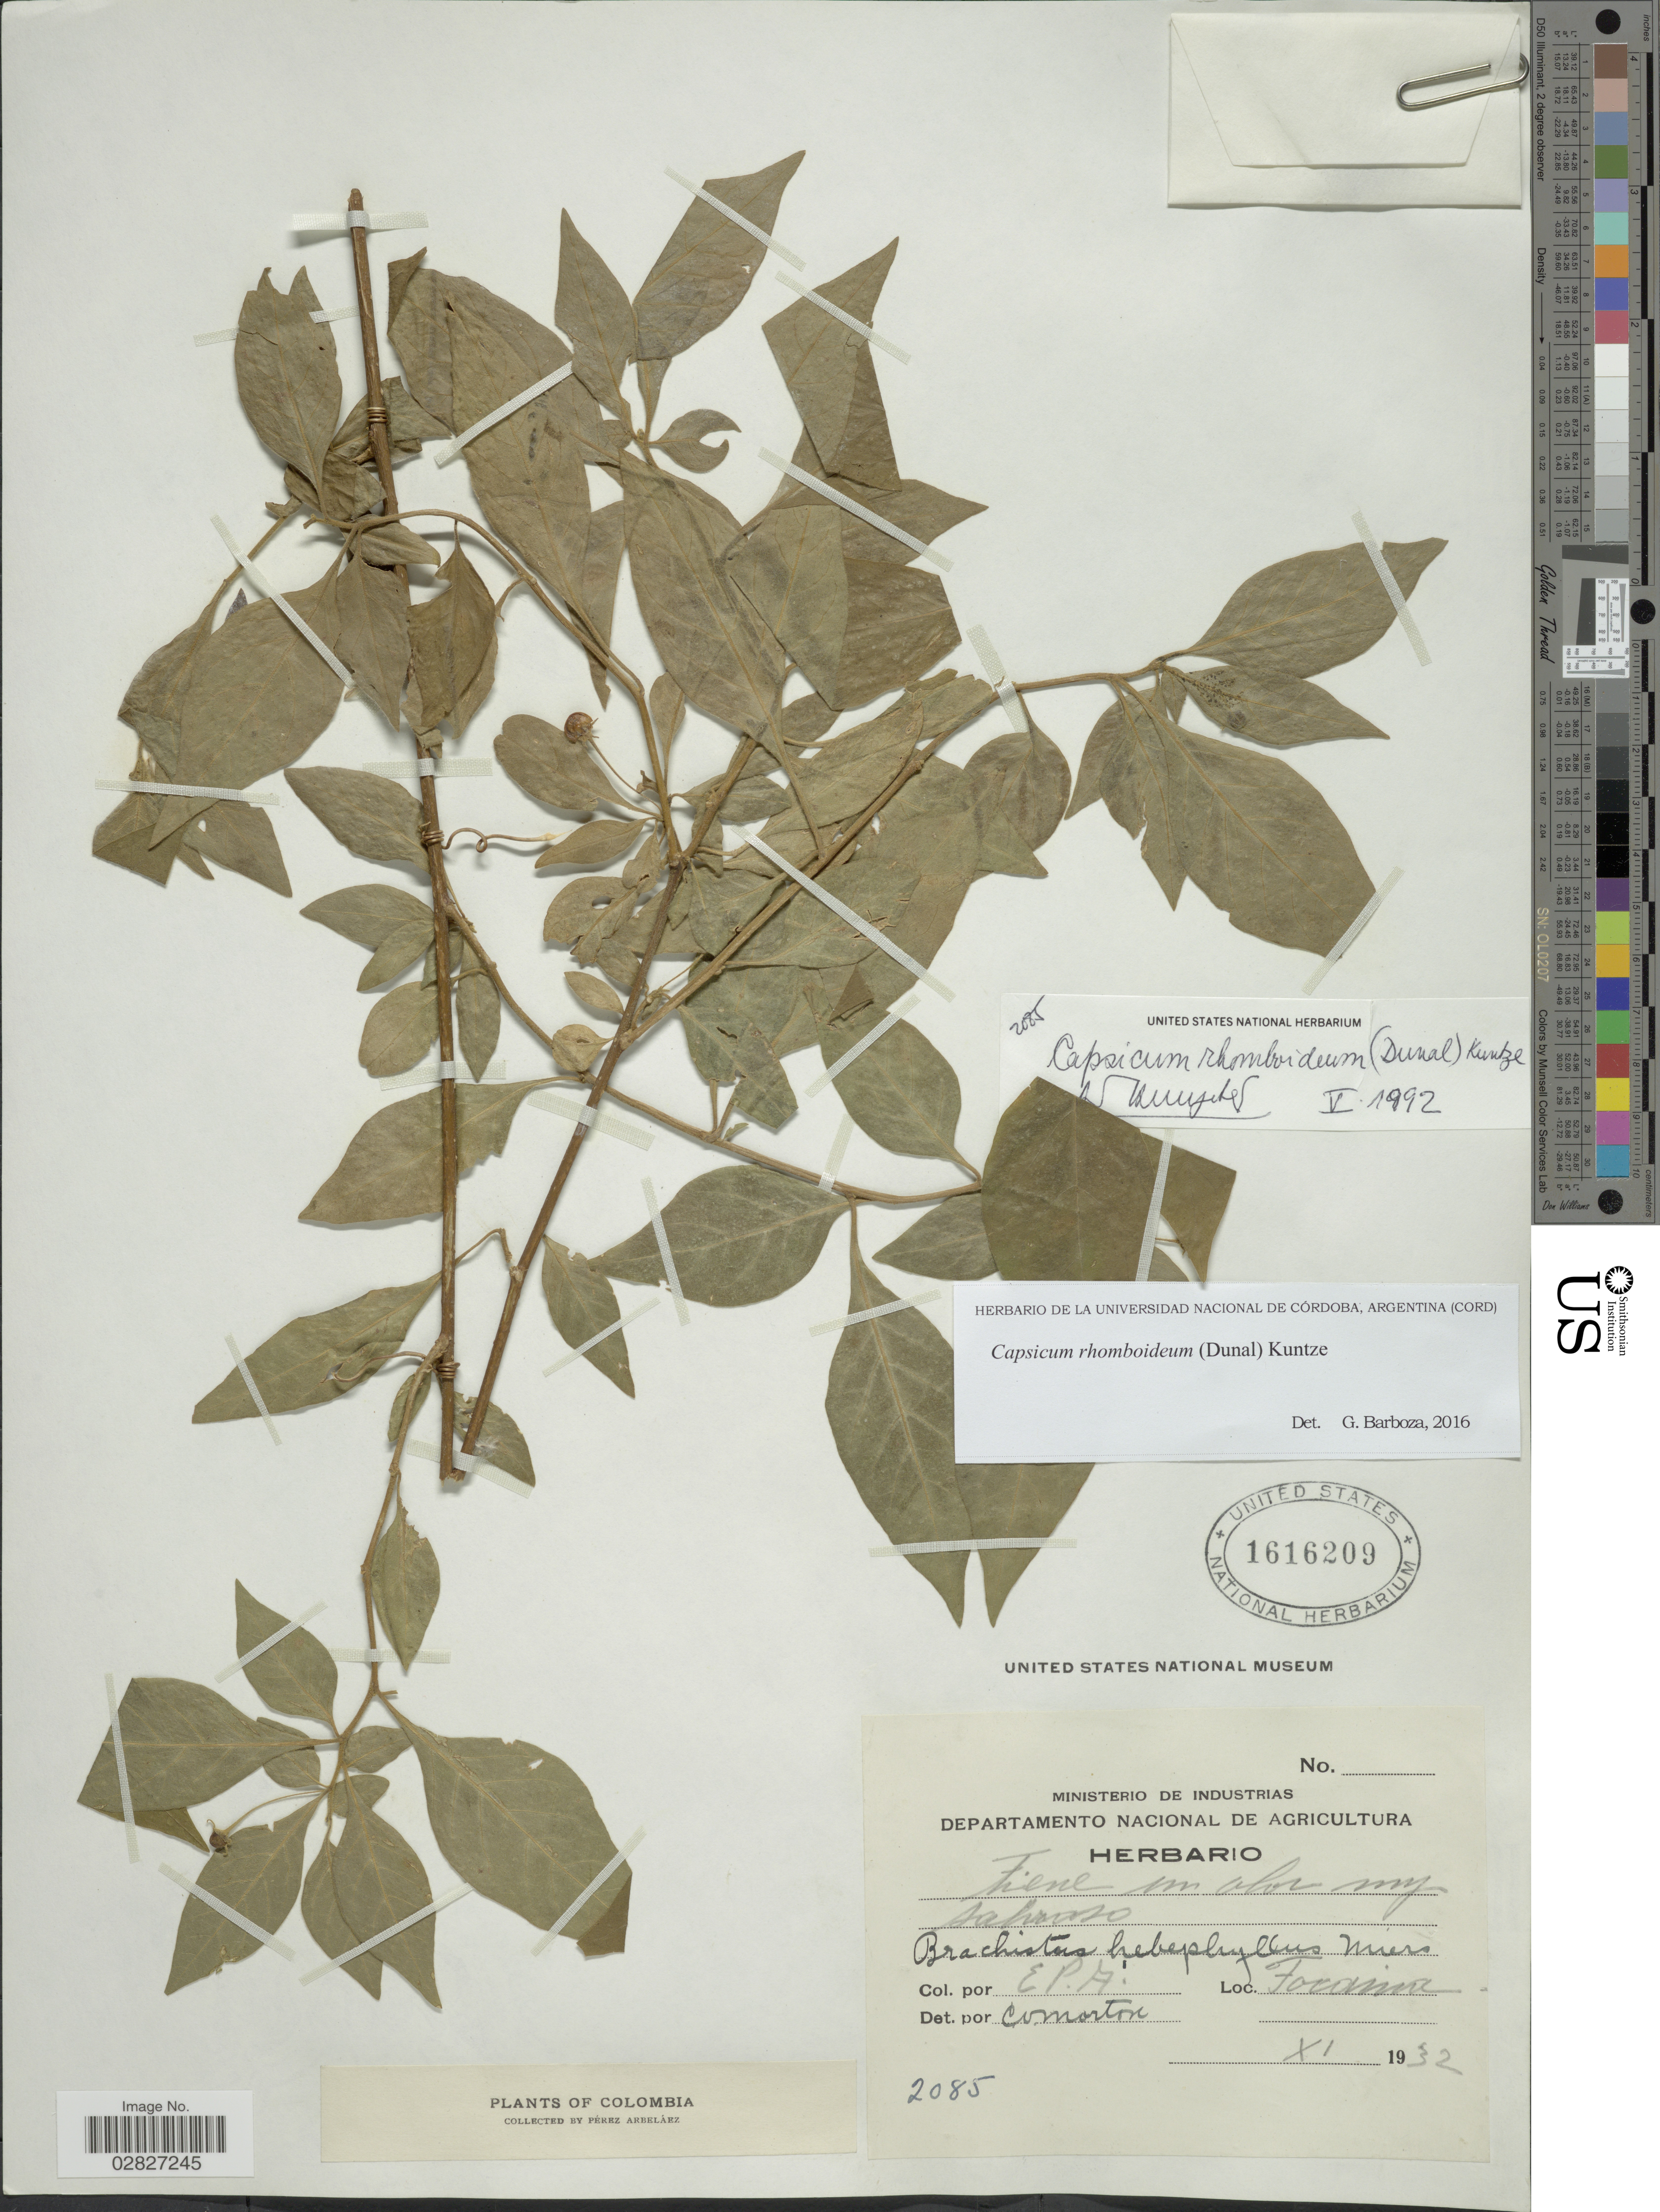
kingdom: Plantae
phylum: Tracheophyta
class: Magnoliopsida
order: Solanales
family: Solanaceae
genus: Capsicum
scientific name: Capsicum rhomboideum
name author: (Humb. & Bonpl. ex Dunal) Kuntze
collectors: E. Pérez Arbeláez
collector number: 2085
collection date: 1932-11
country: Colombia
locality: Tocaima.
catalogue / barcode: US 1616209